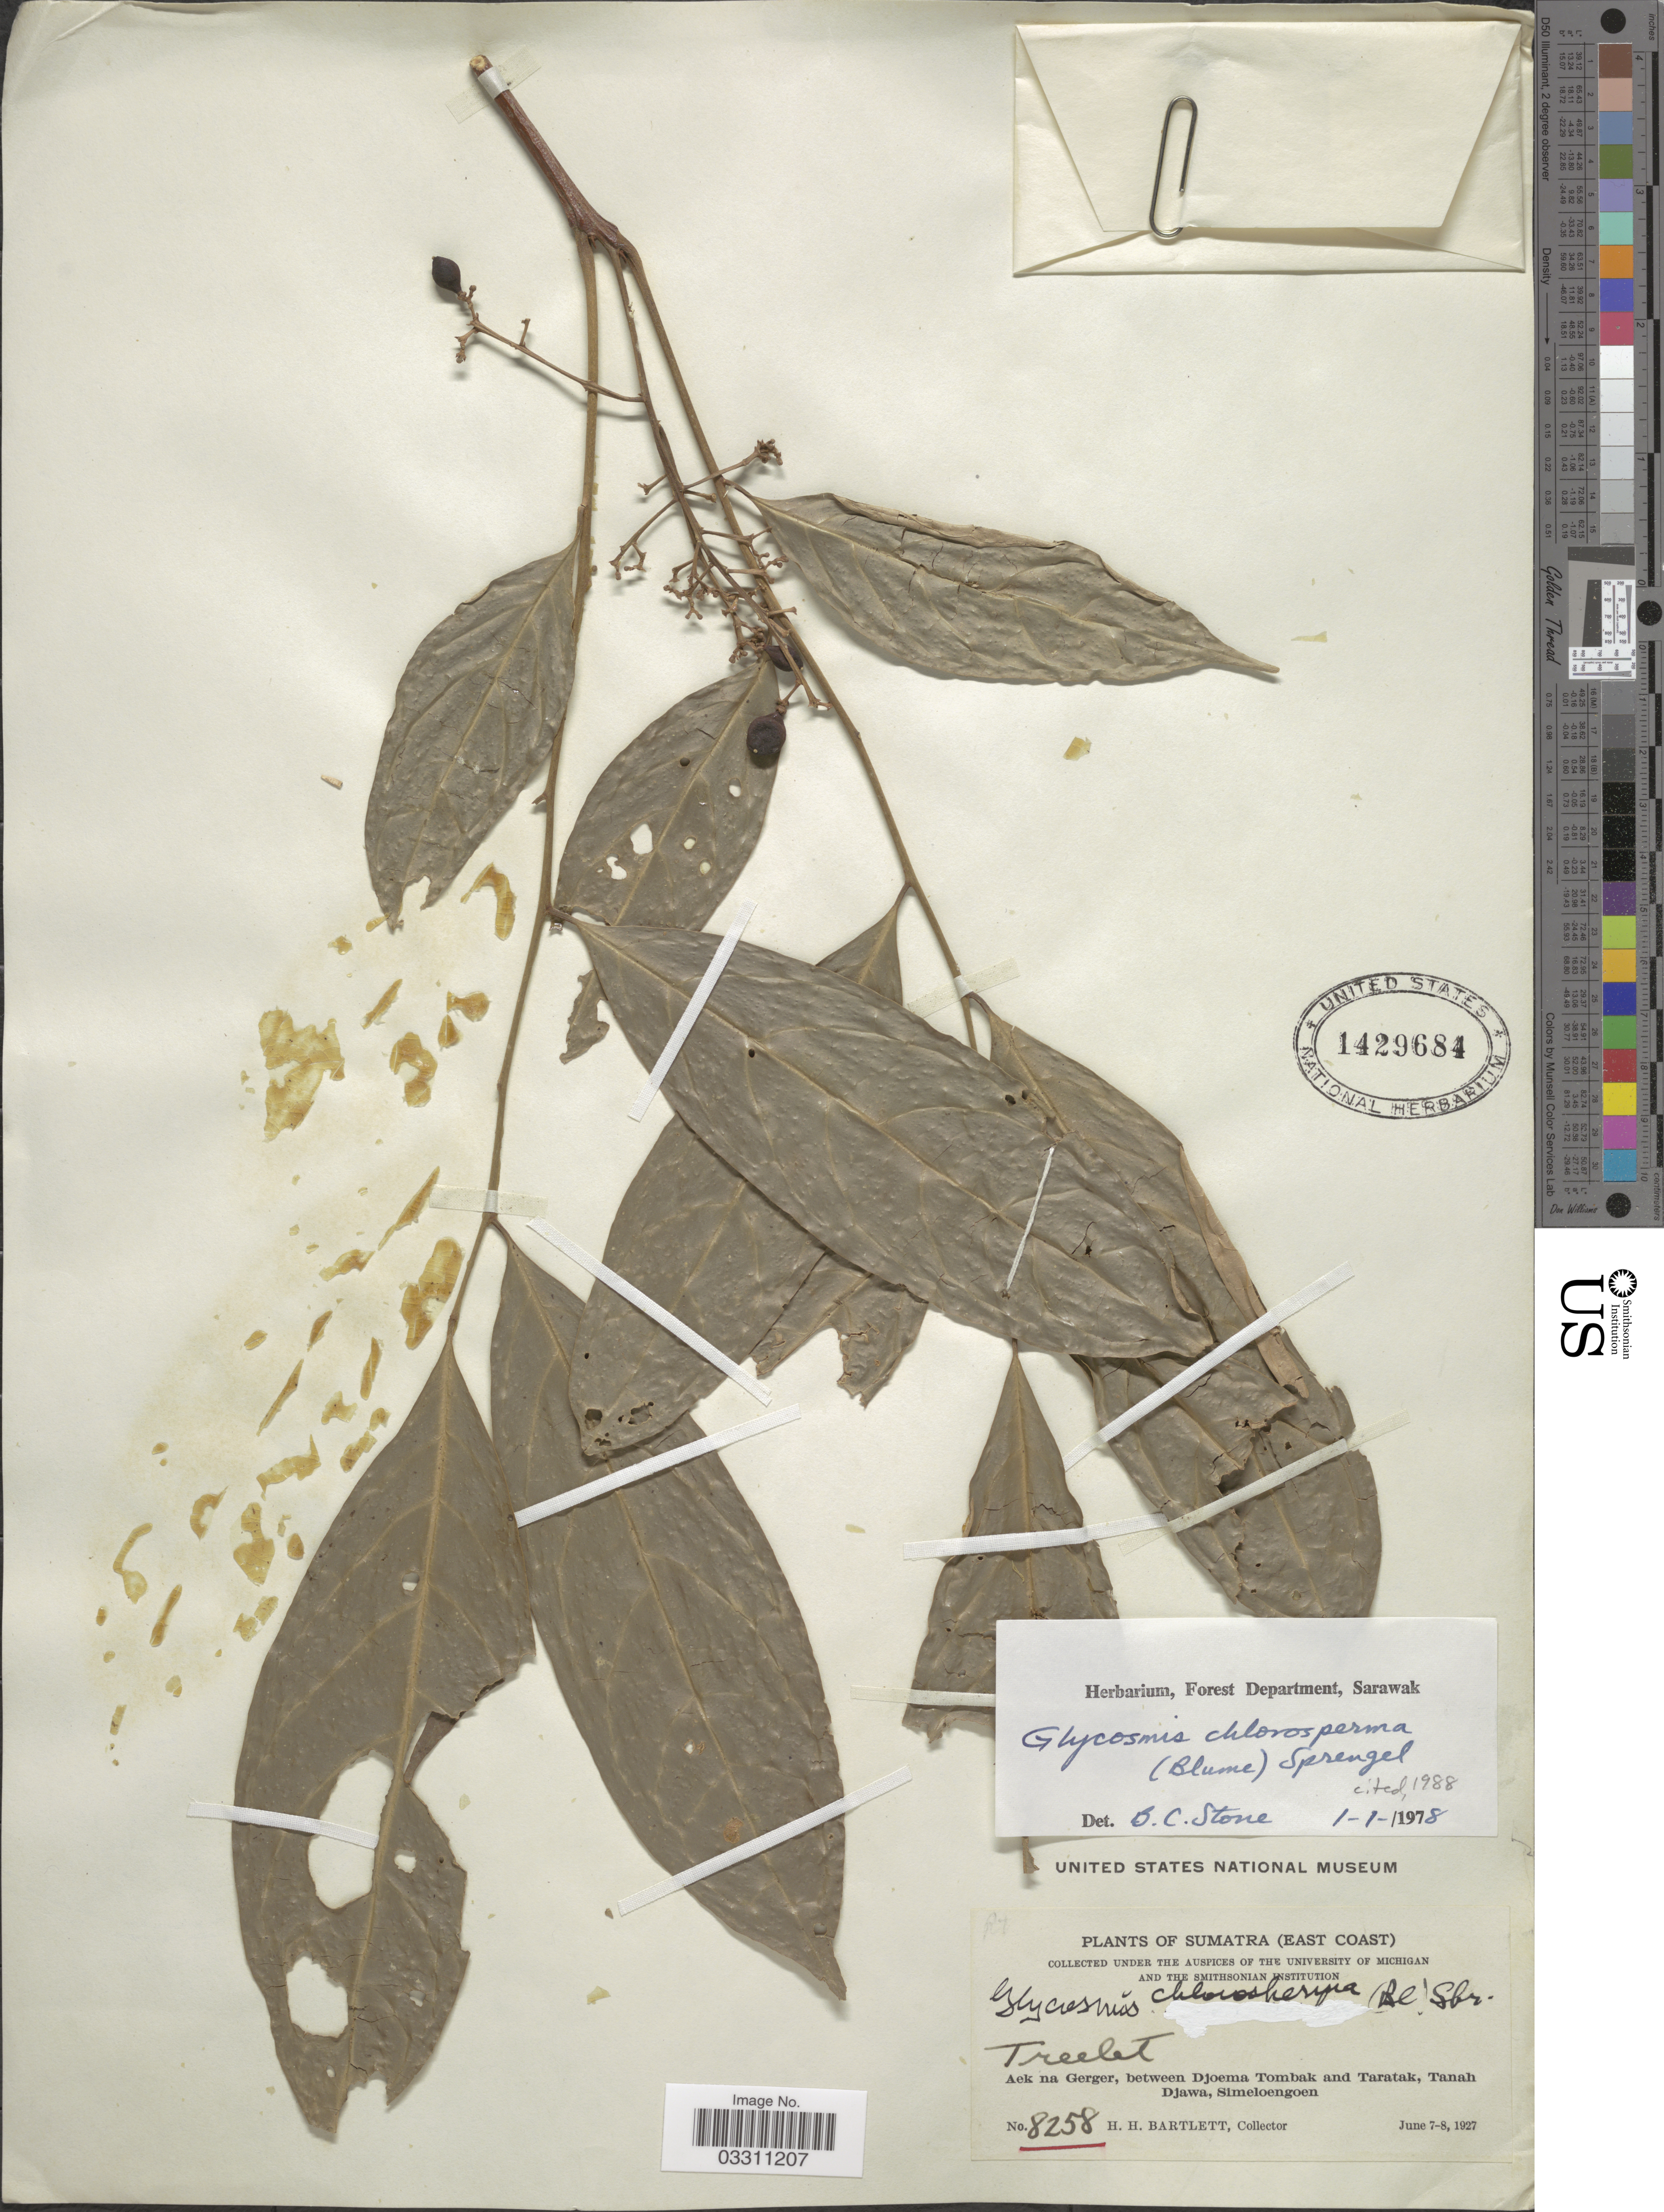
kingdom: Plantae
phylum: Tracheophyta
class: Magnoliopsida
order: Sapindales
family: Rutaceae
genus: Glycosmis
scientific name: Glycosmis chlorosperma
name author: Spreng.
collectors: H. H. Bartlett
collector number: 8258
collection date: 1927-06-07/1927-06-08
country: Indonesia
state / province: Sumatra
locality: Sumatra (East Coast). Aek na Gerger, between Djoema Tombak and Taratak, Tanah Djawa, Simeloengoen.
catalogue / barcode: US 1429684